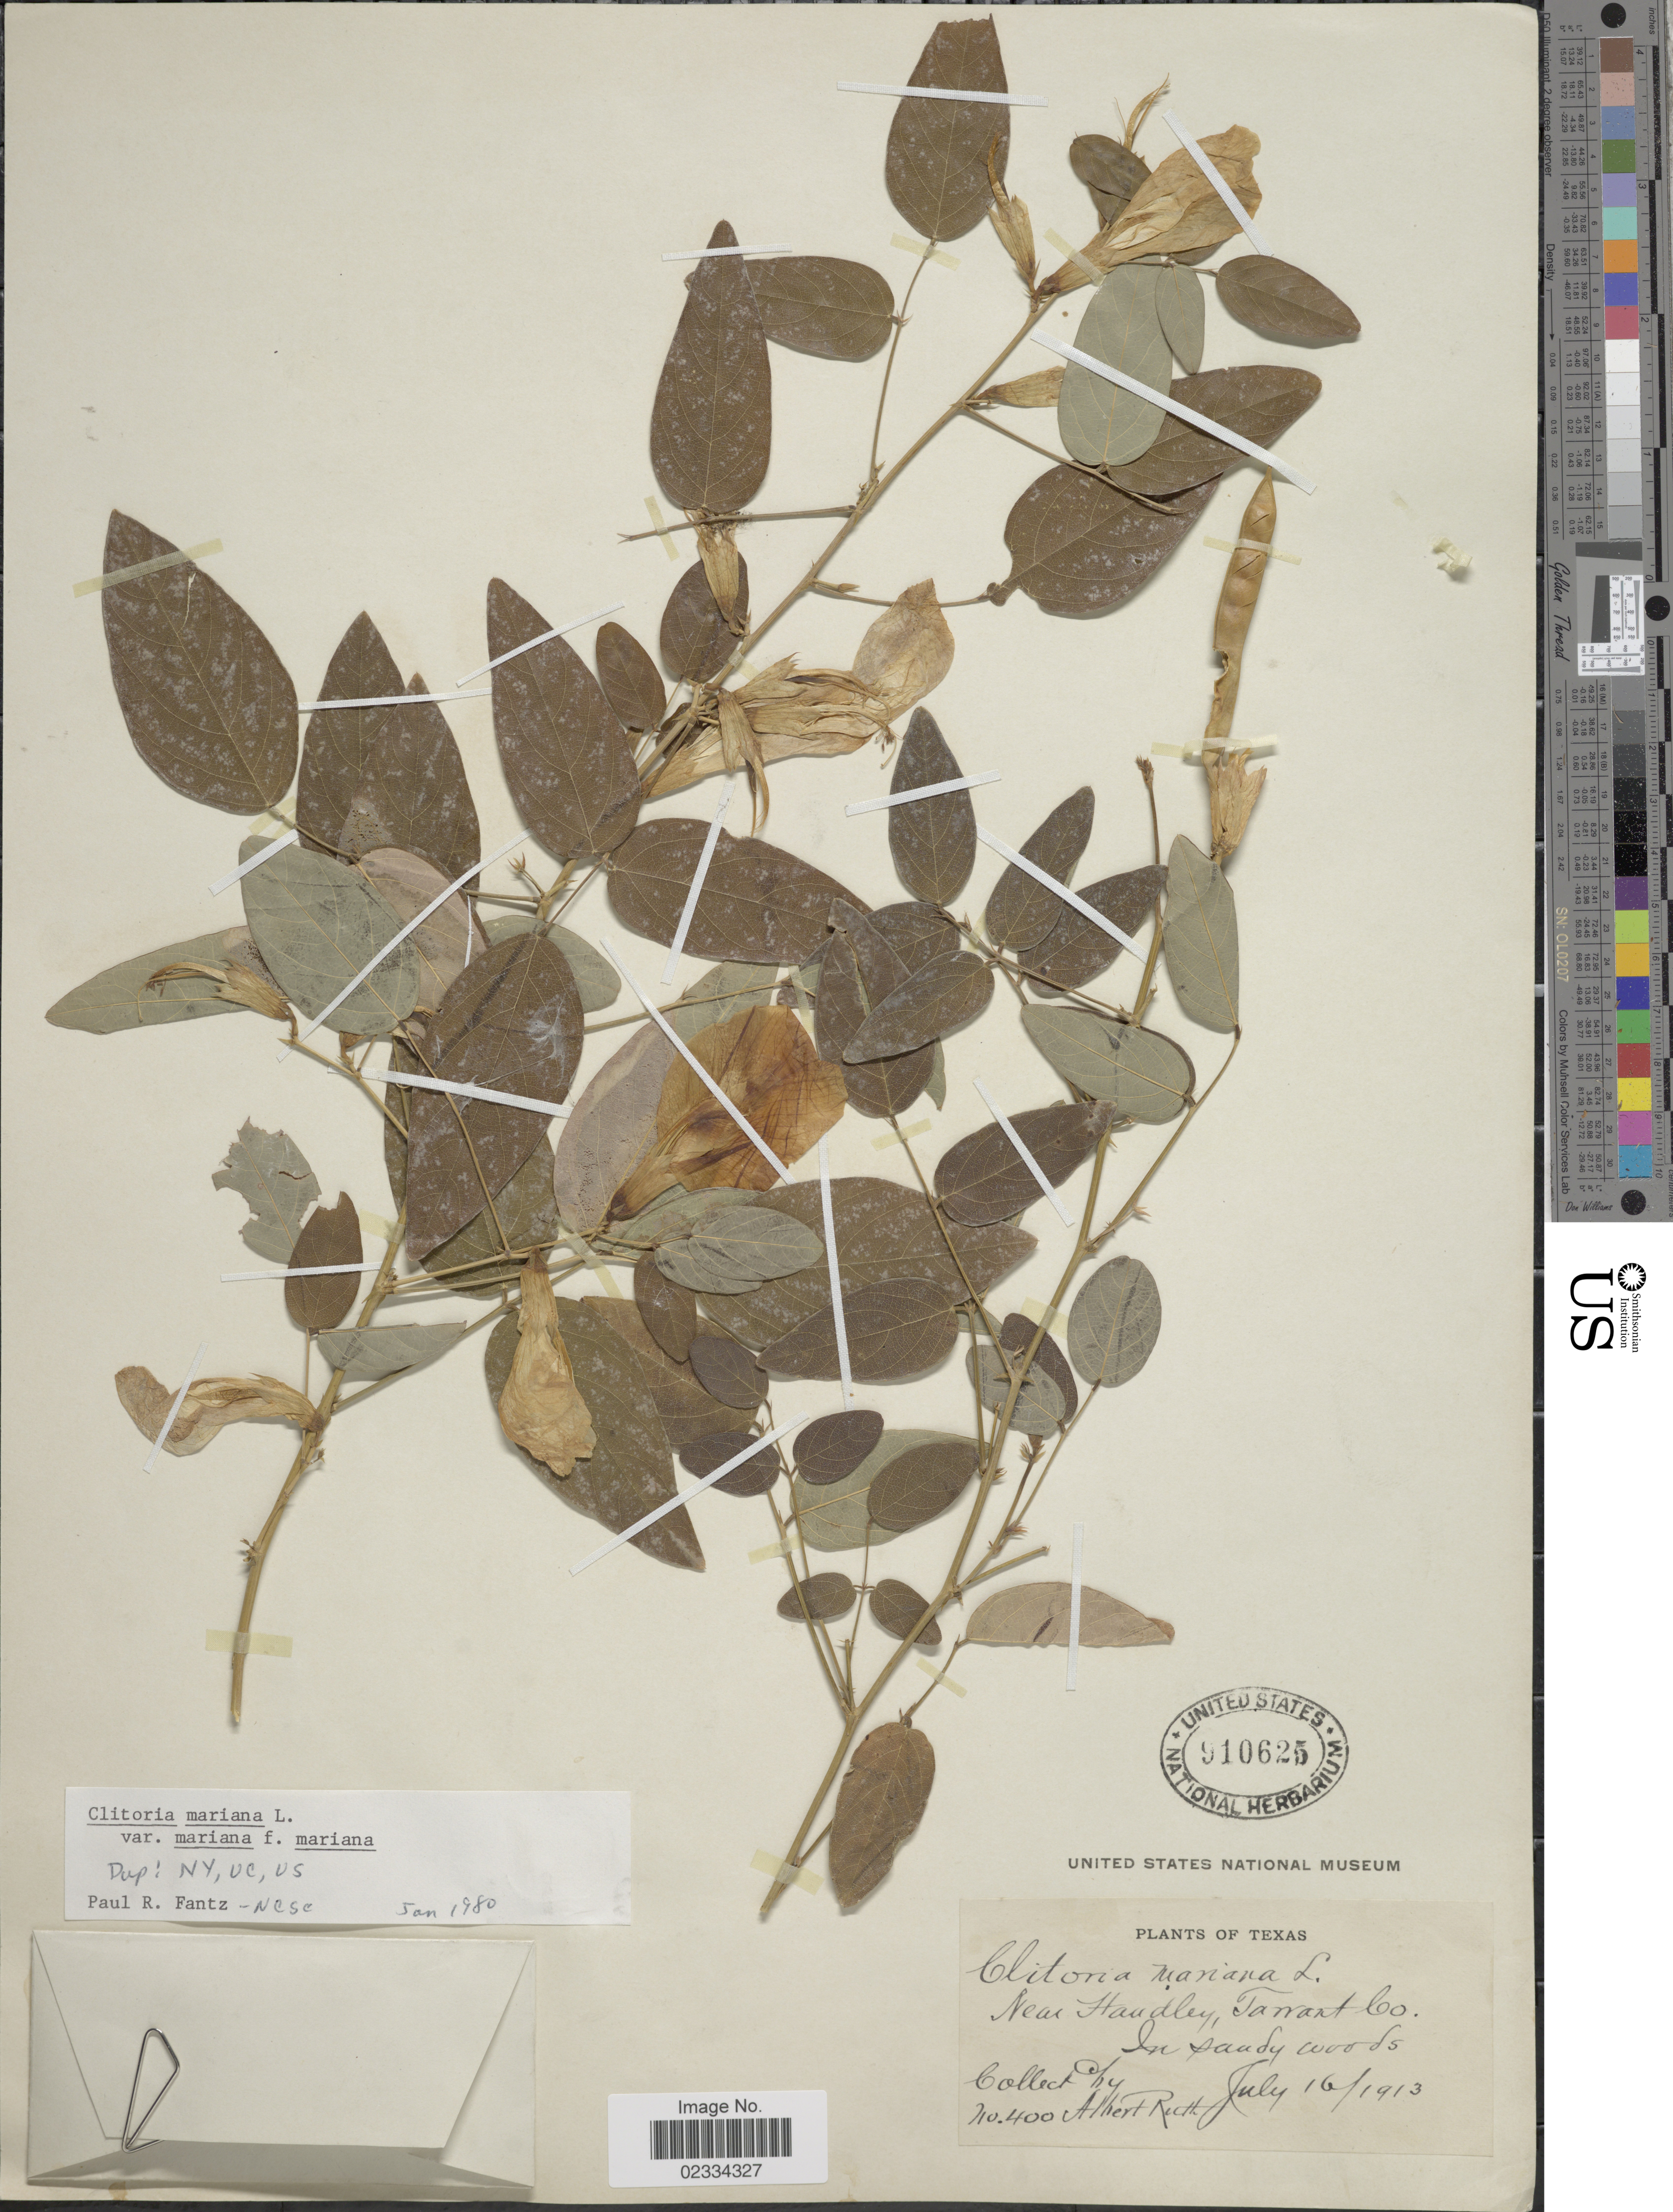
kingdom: Plantae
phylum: Tracheophyta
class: Magnoliopsida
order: Fabales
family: Fabaceae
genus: Clitoria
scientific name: Clitoria mariana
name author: L.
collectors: A. Ruth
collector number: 400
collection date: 1913-07-16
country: United States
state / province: Texas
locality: Near Handley, Tarrant Co.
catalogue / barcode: US 910625